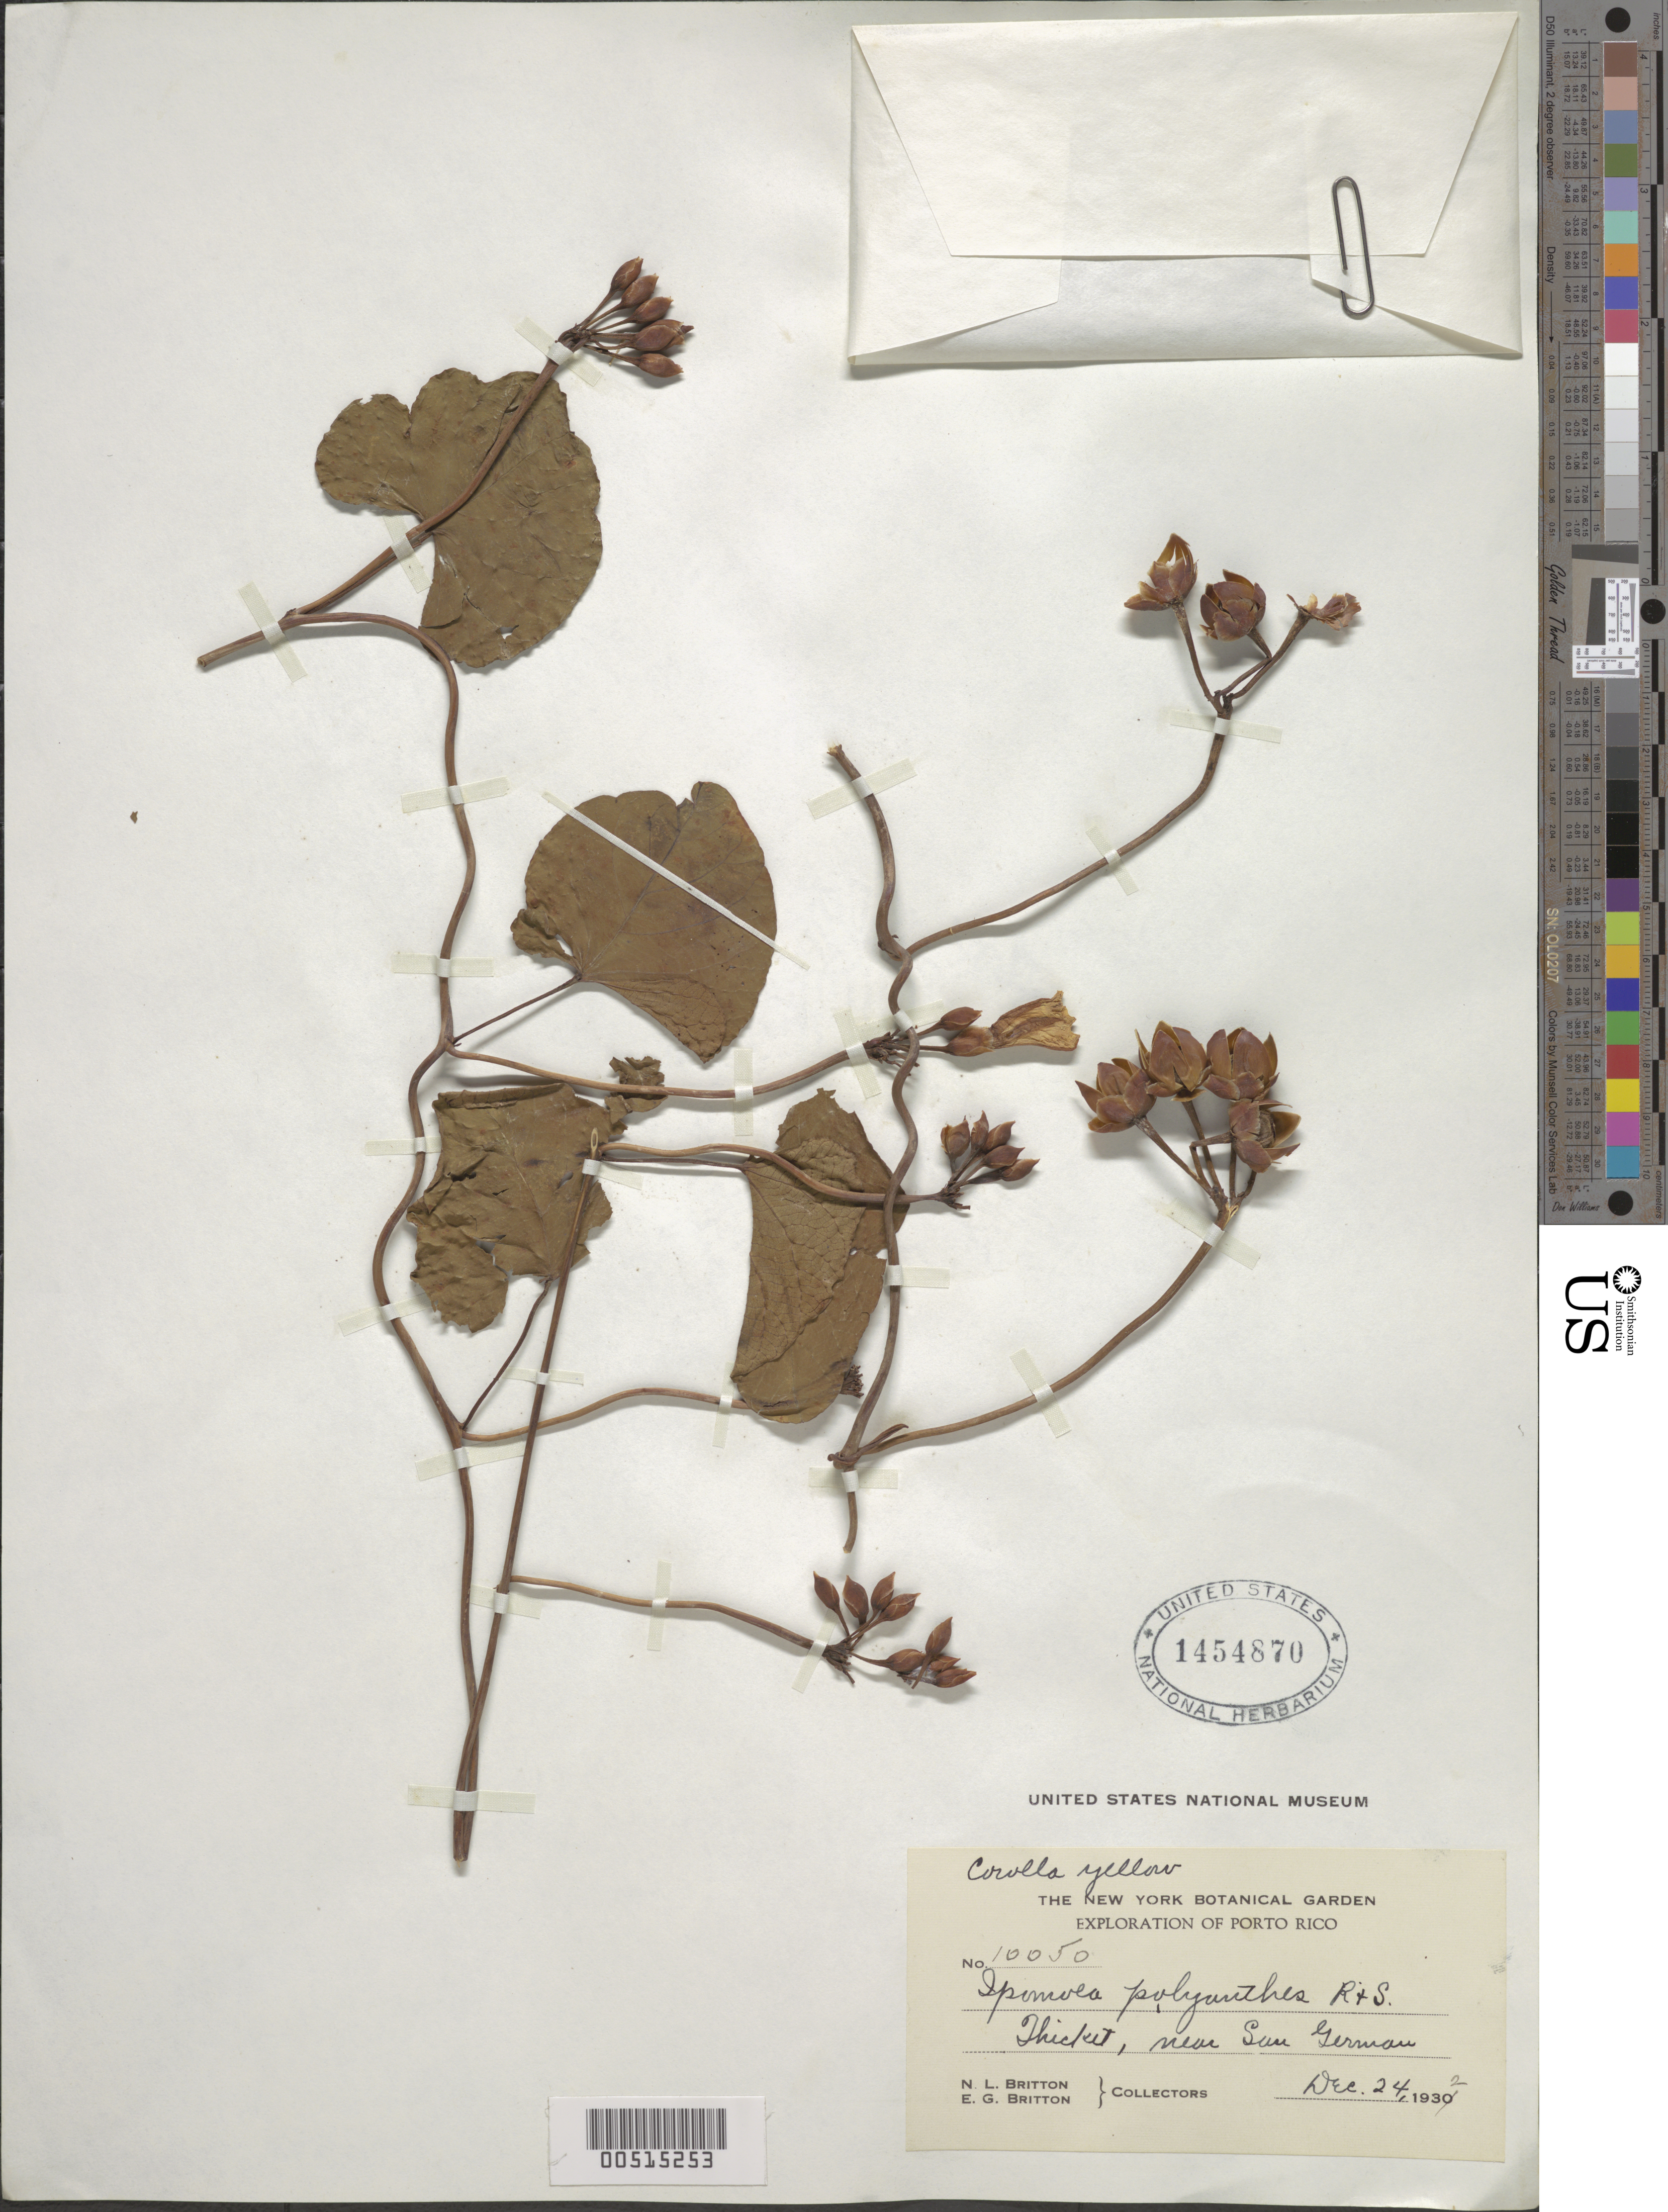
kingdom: Plantae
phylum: Tracheophyta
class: Magnoliopsida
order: Solanales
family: Convolvulaceae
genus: Camonea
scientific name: Camonea umbellata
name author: (L.) A. R. Simões & Staples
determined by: Strong, Mark T., (BOT), Smithsonian Institution - National Museum of Natural History (UNITED STATES)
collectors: N. Britton & E. G. Britton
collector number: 10050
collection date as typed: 24 Dec 1932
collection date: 1932-12-24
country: Puerto Rico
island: Greater Antilles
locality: San German. Thicket.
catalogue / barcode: US 1454870